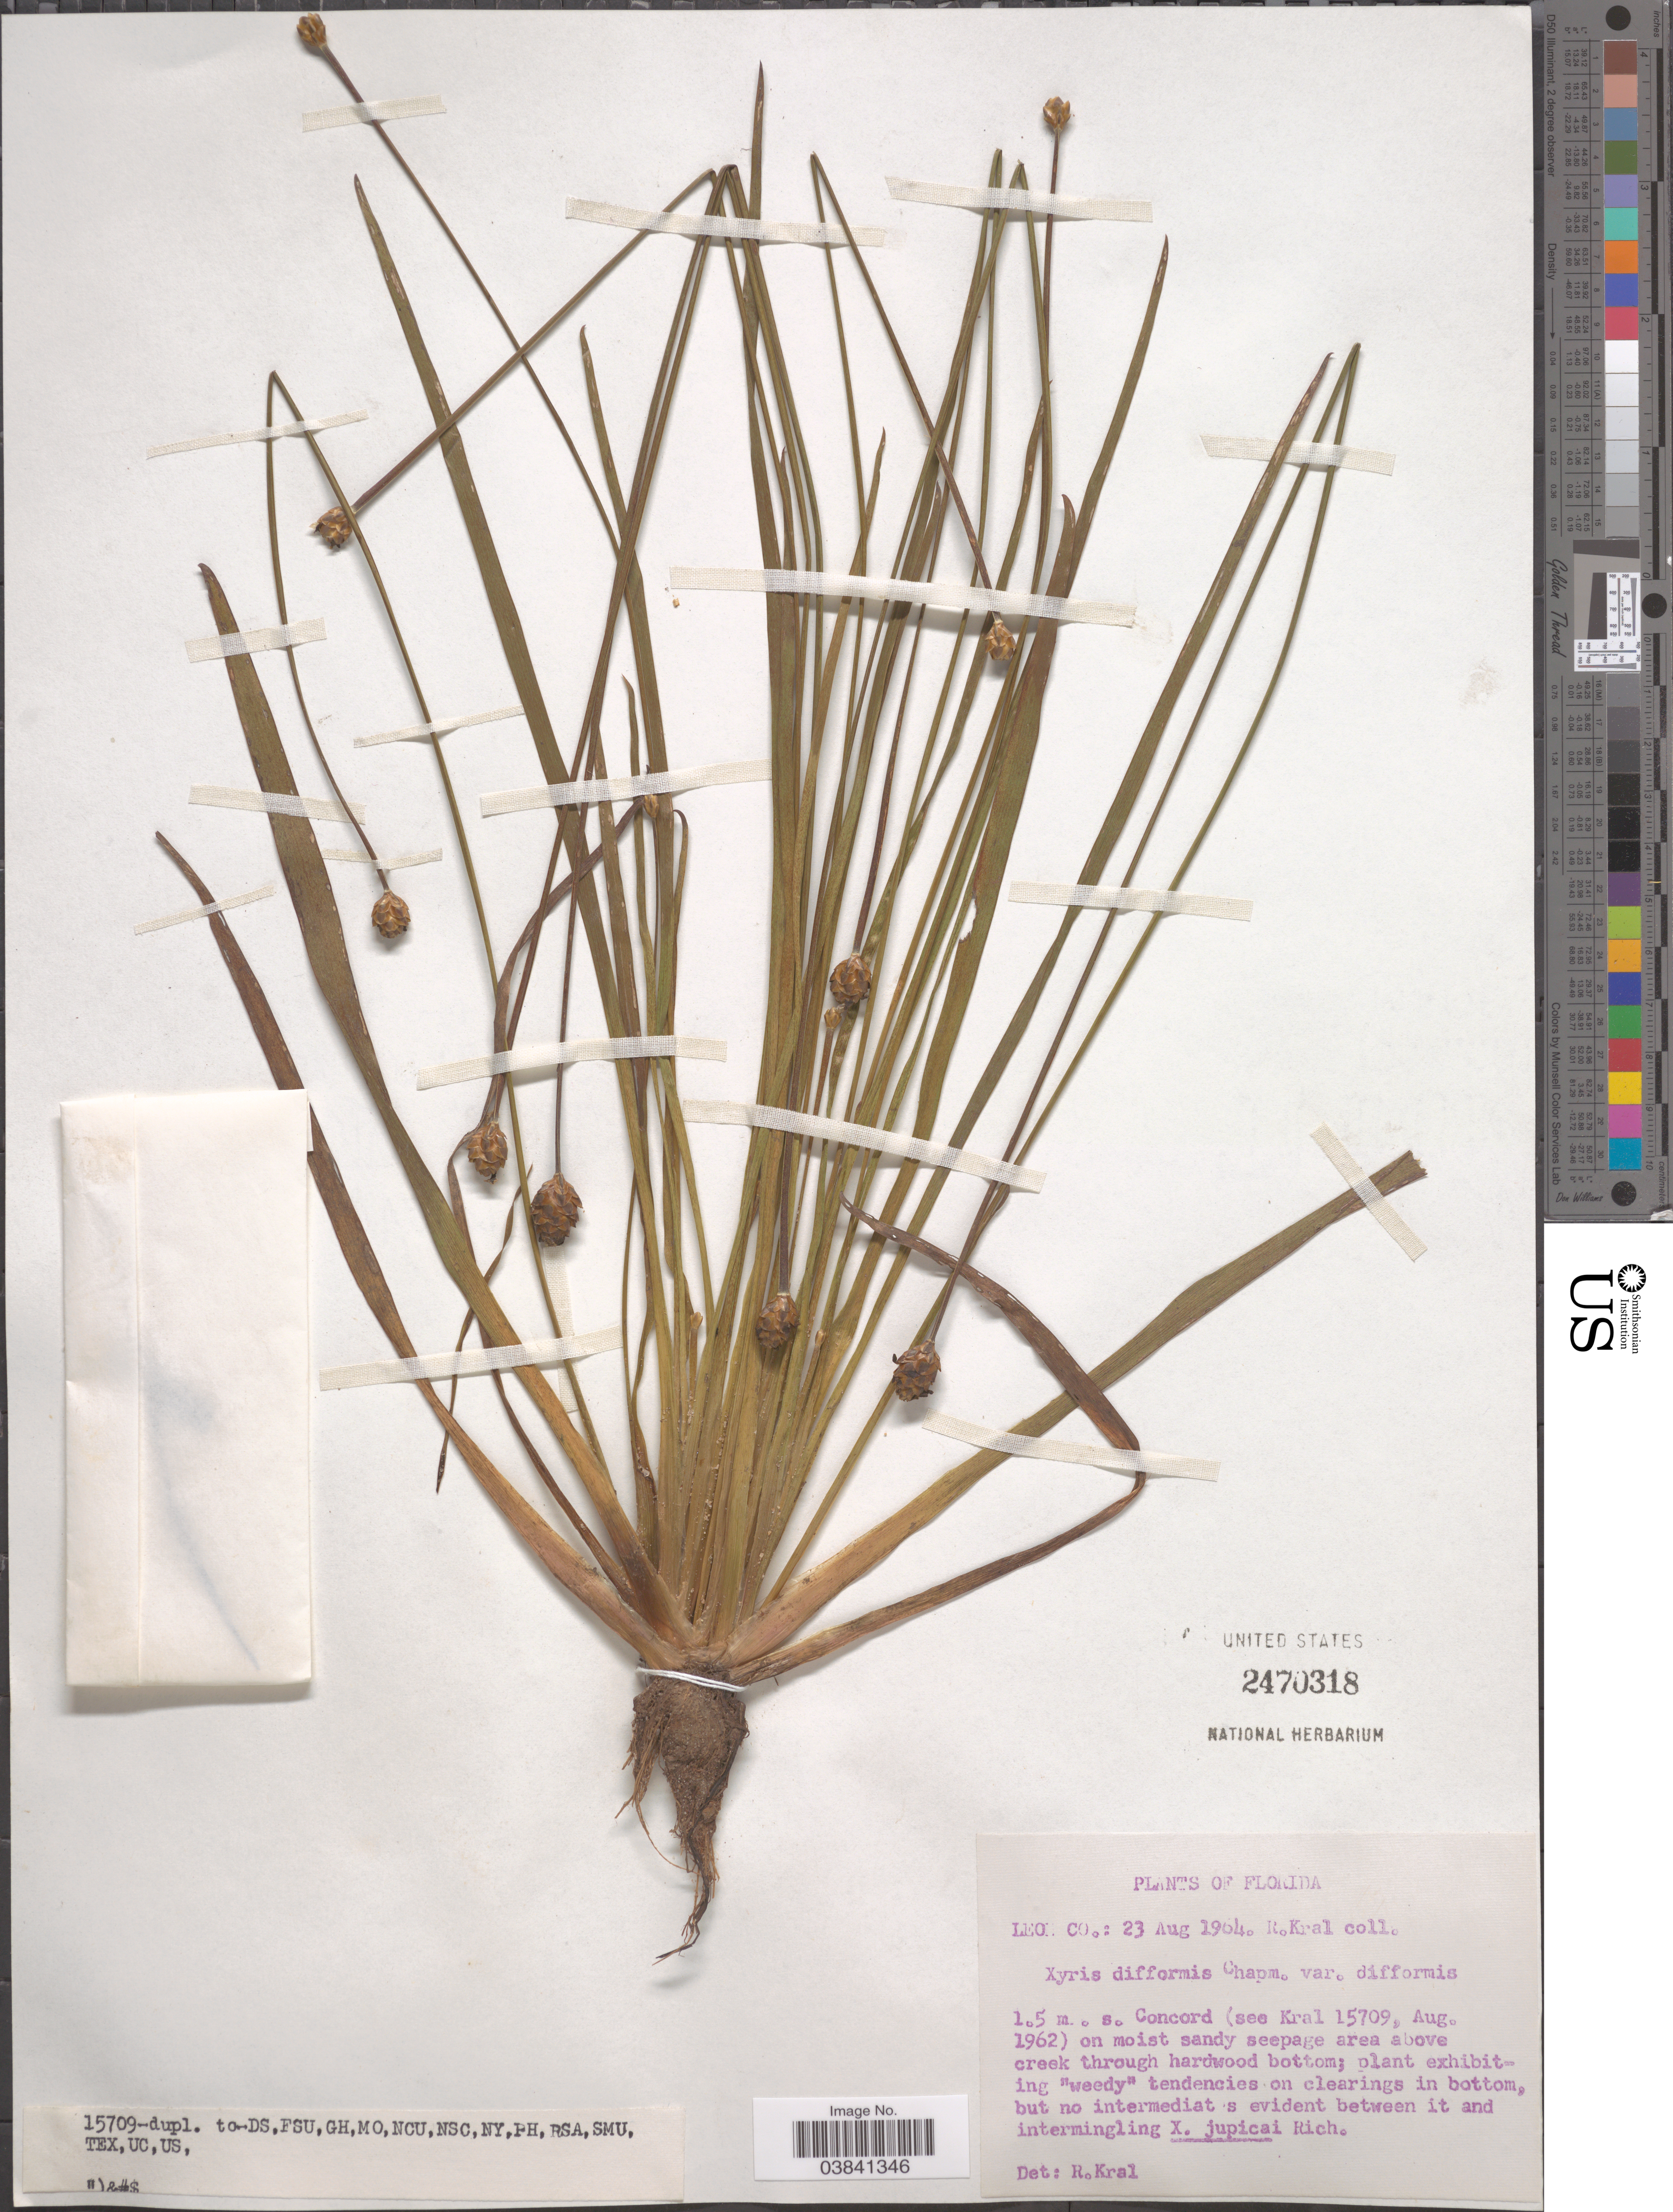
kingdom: Plantae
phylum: Tracheophyta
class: Liliopsida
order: Poales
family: Xyridaceae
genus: Xyris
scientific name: Xyris difformis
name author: Chapm.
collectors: R. Kral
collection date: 1964-08-23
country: United States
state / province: Florida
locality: Leon Co.: 1.5 m. s. Concord on moist sandy seepage area above creek through hardwood bottom.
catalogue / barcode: US 2470318